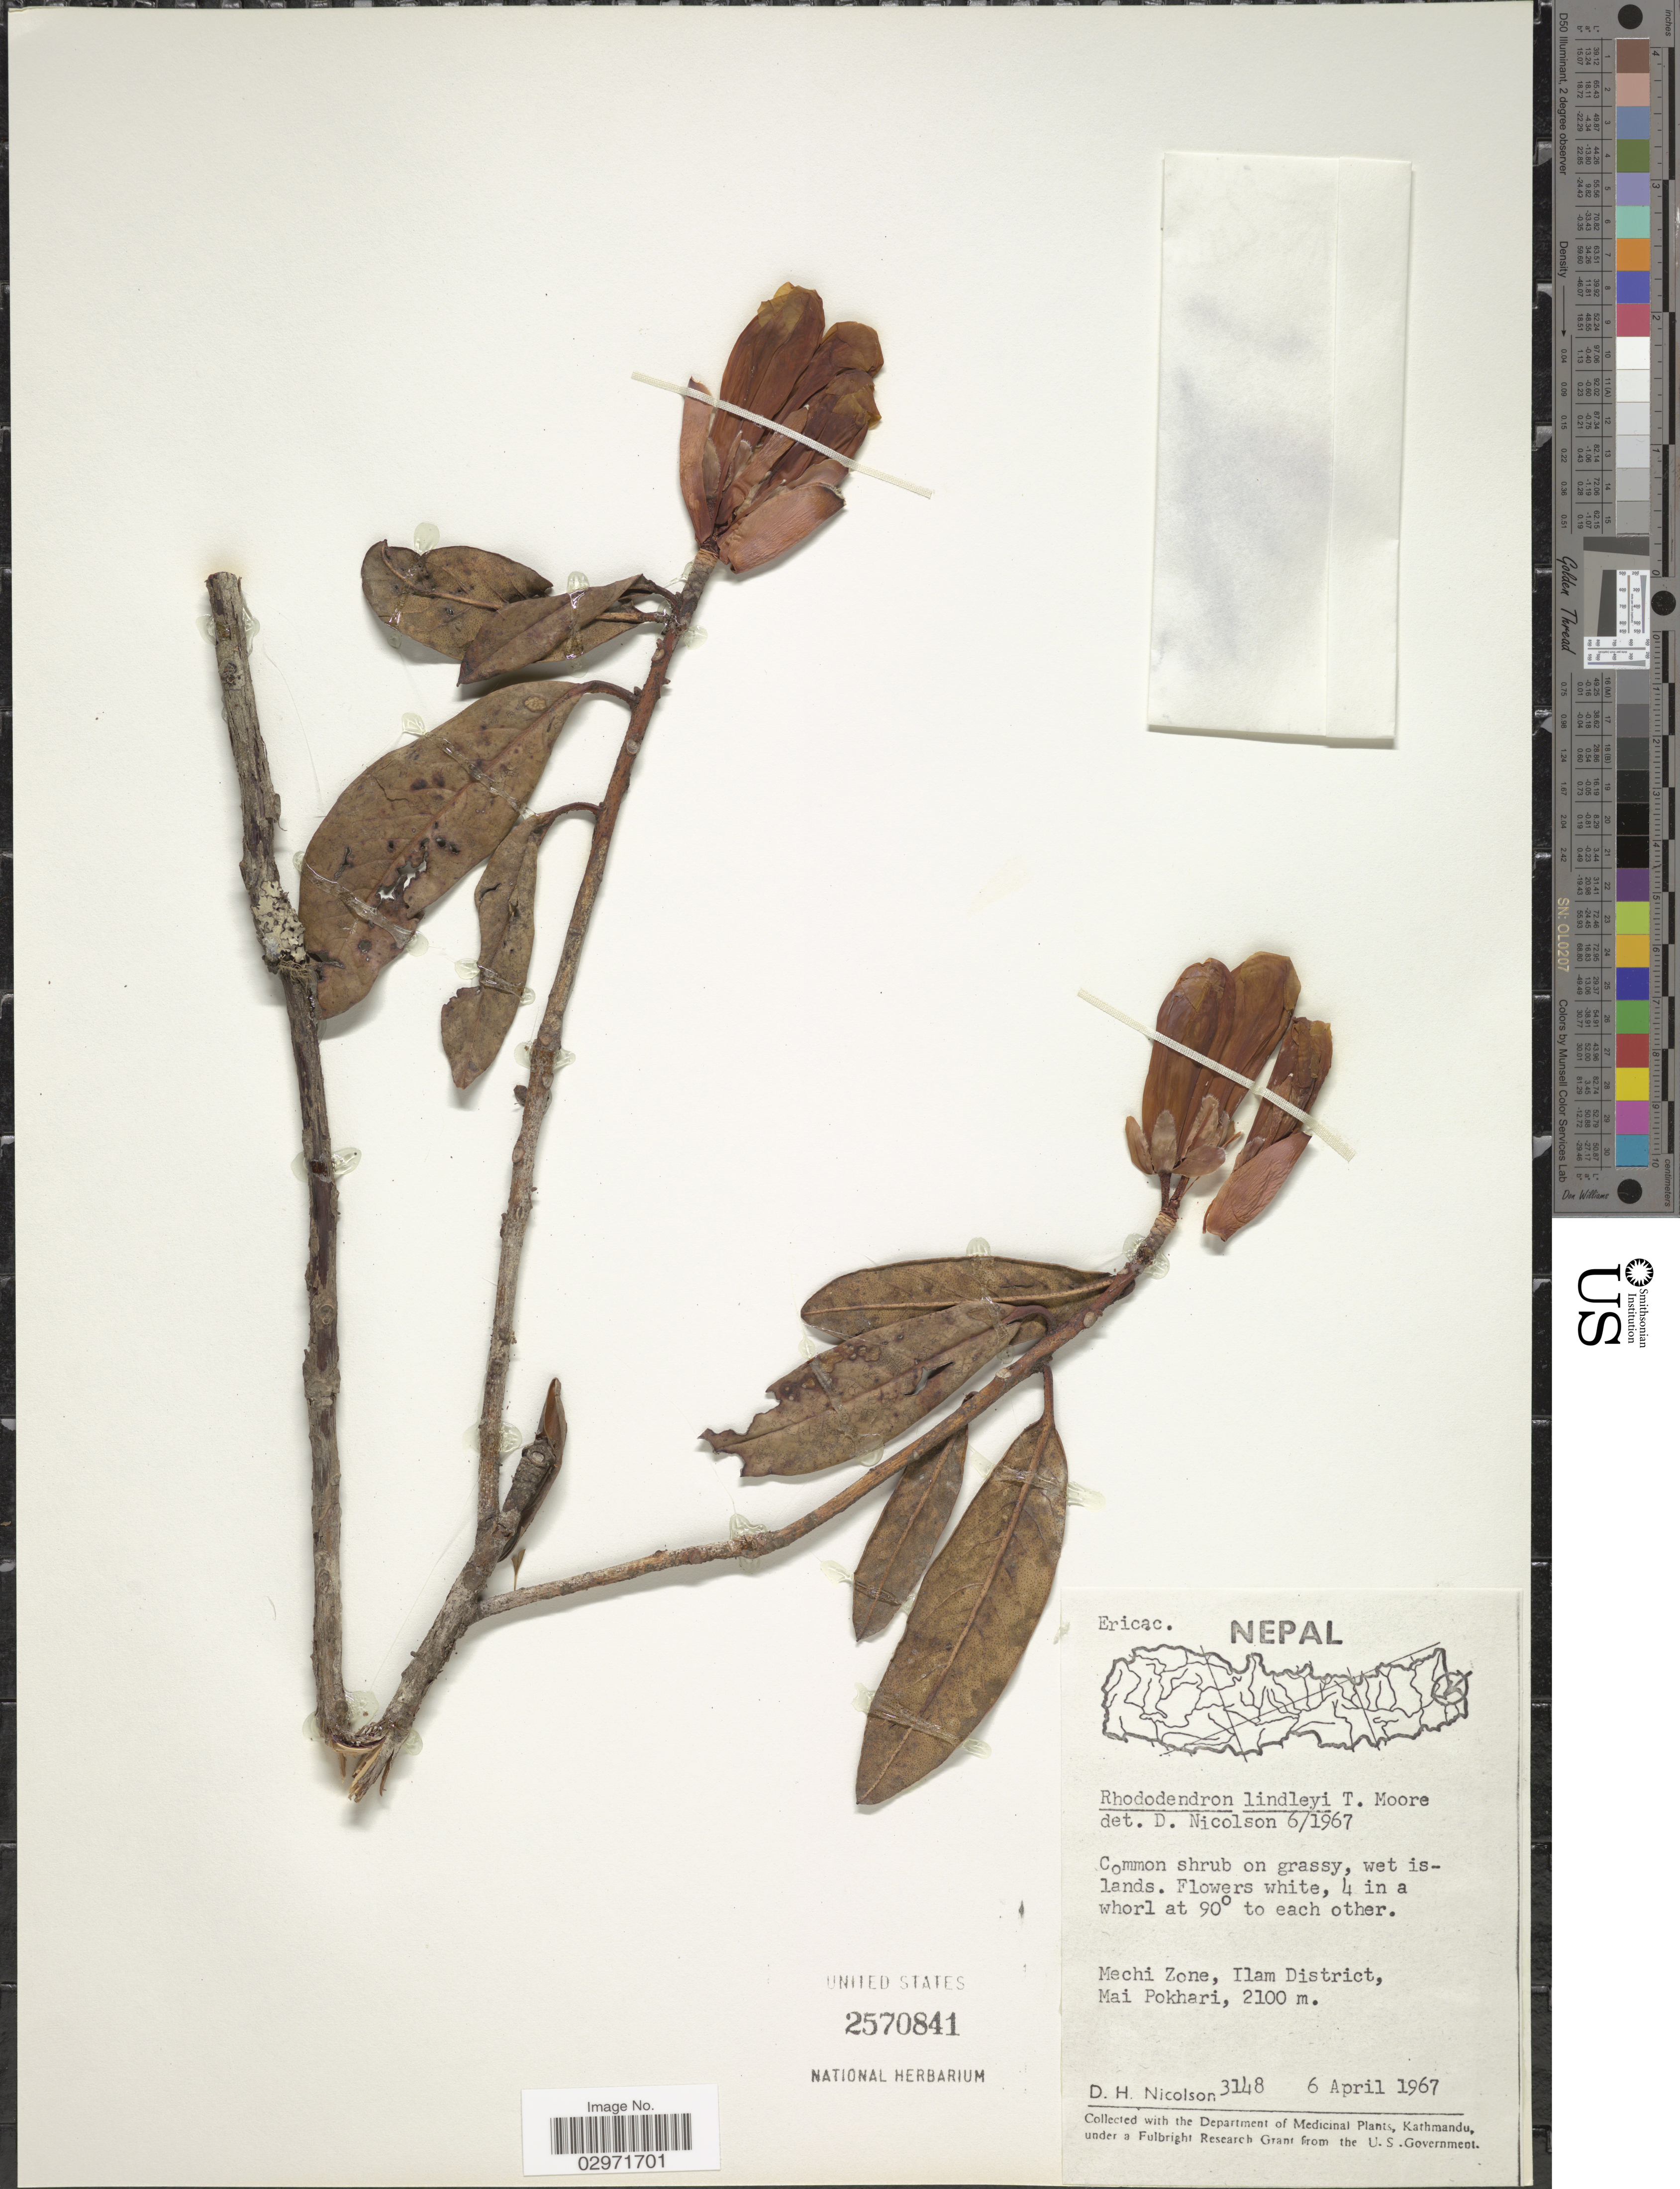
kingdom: Plantae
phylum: Tracheophyta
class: Magnoliopsida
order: Ericales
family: Ericaceae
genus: Rhododendron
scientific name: Rhododendron lindleyi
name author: T. Moore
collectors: D. H. Nicolson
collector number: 3148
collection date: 1967-04-06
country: Nepal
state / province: Mechi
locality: Mechi Zone, Ilam District, Mai Pokhari.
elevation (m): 2100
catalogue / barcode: US 2570841